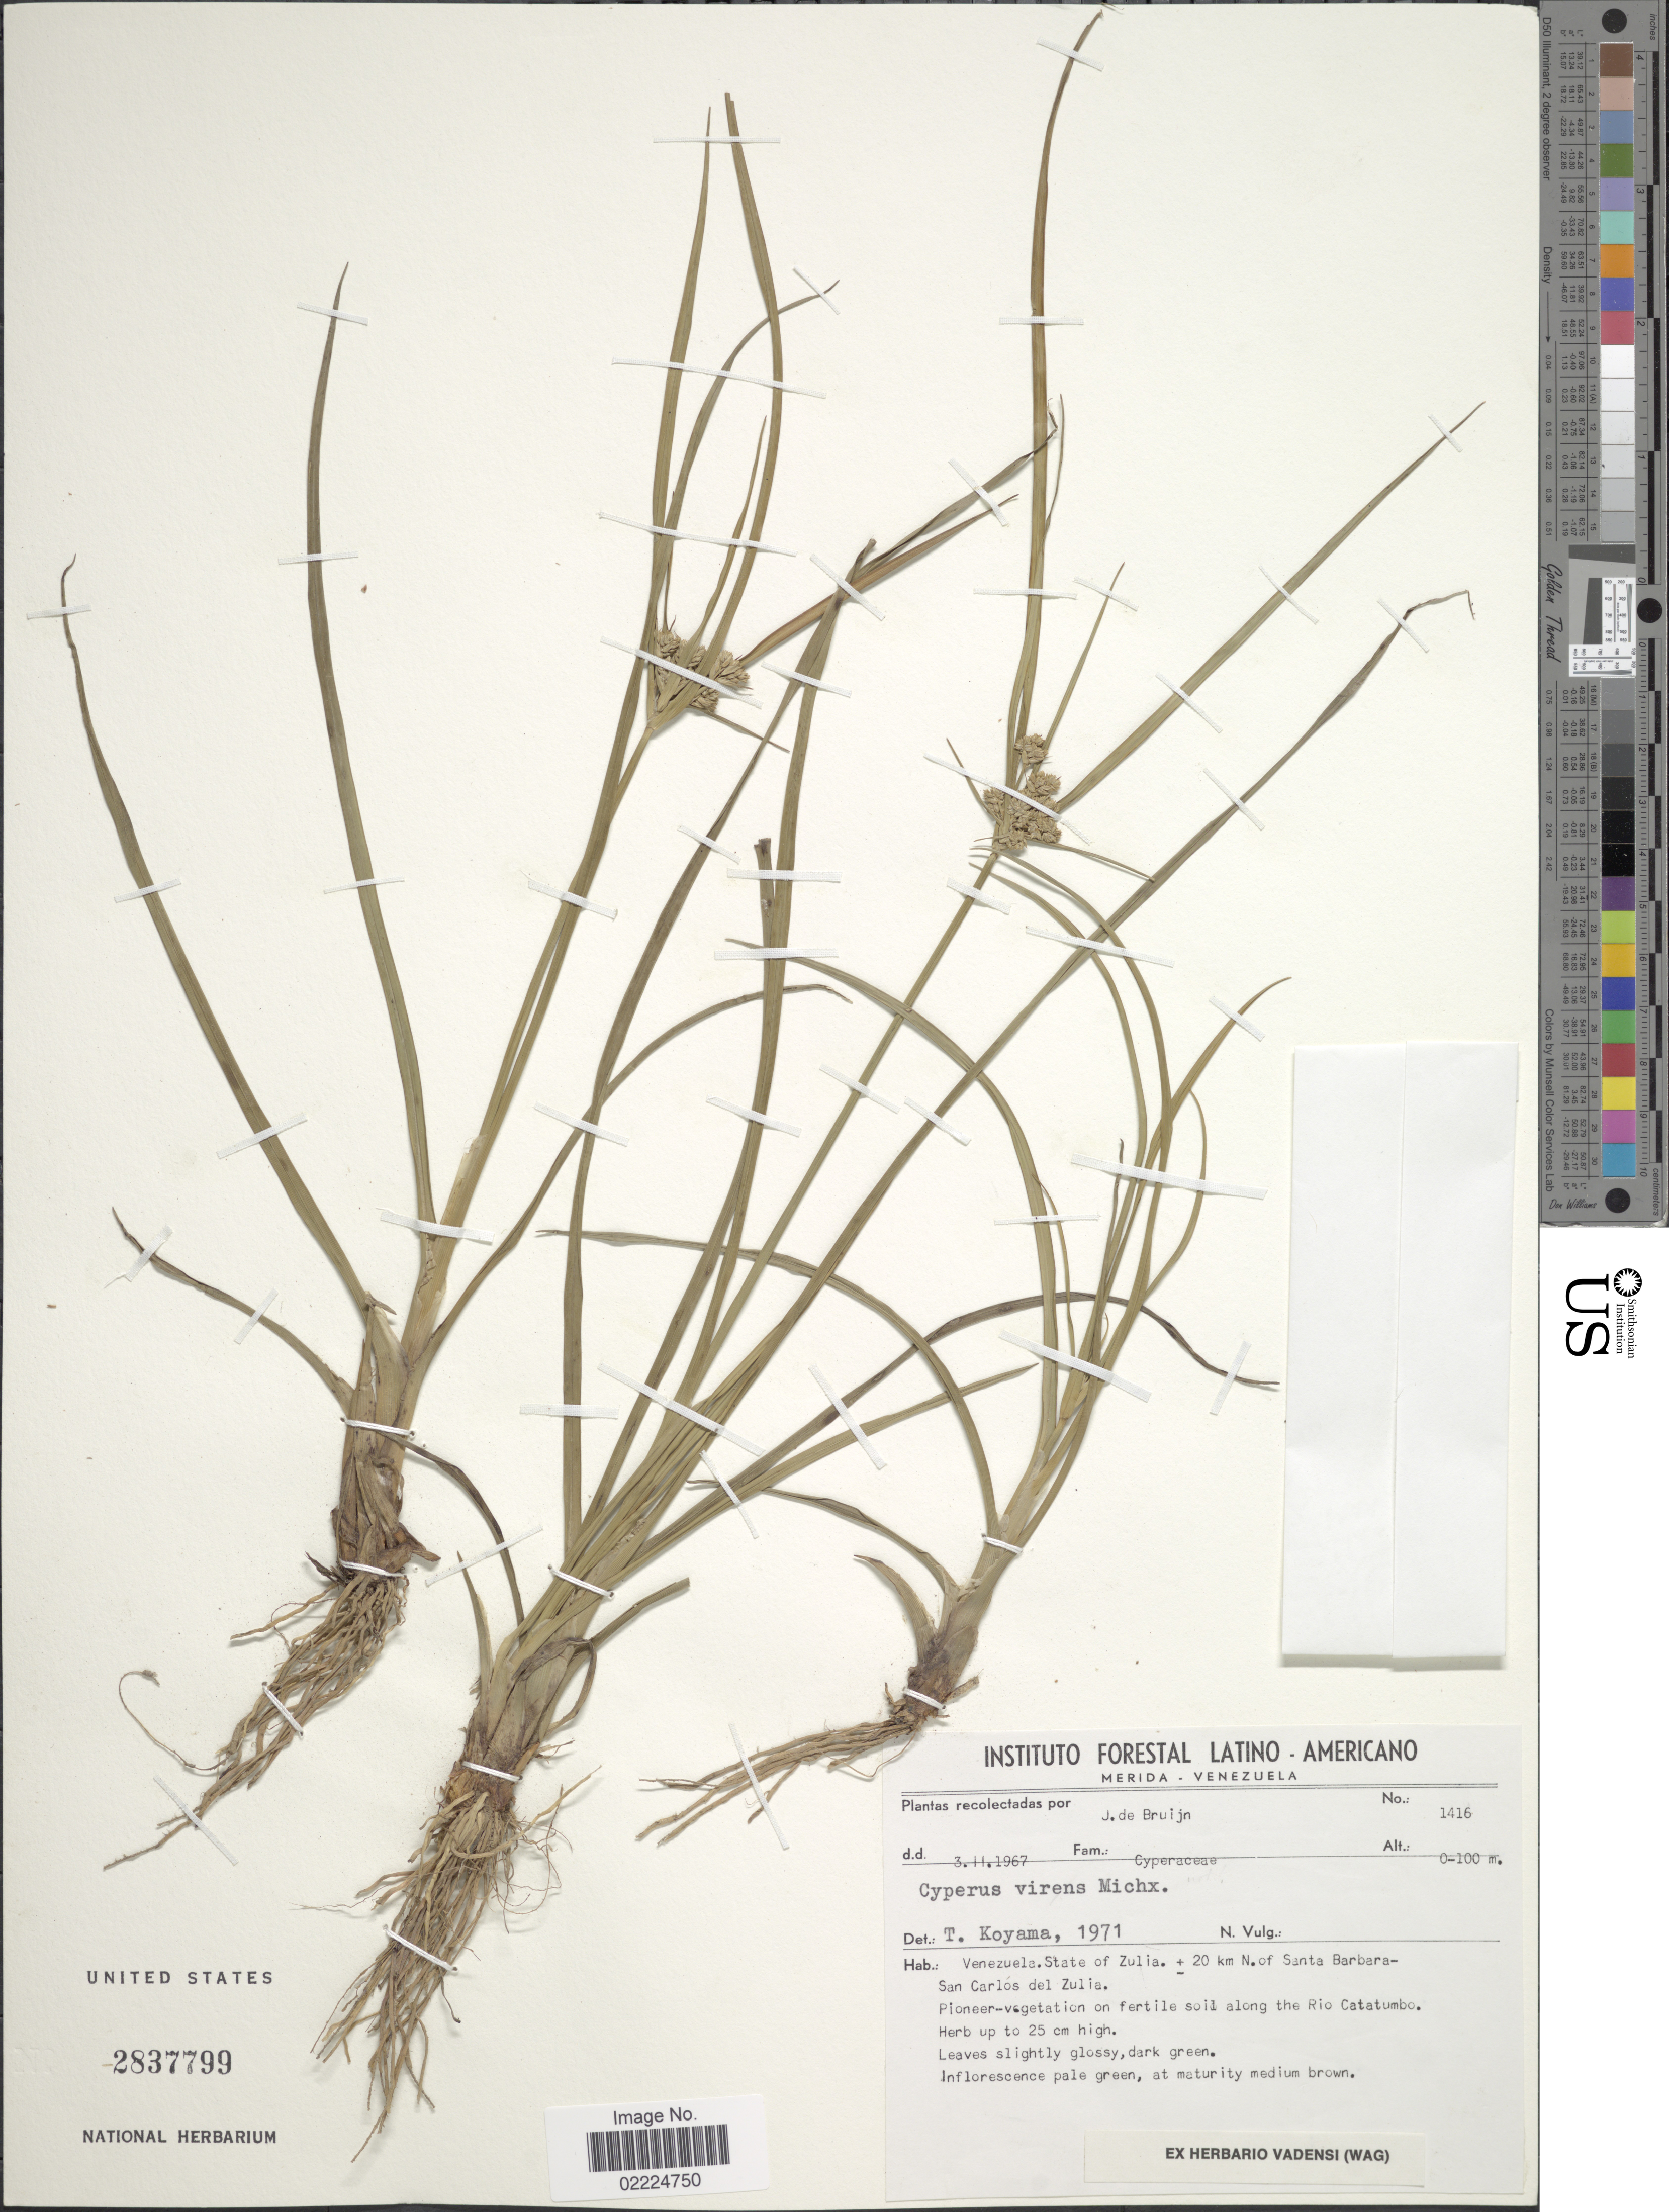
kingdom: Plantae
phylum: Tracheophyta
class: Liliopsida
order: Poales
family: Cyperaceae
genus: Cyperus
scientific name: Cyperus virens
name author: Michx.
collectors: J. Bruijn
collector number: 1416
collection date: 1967-11-03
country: Venezuela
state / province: Zulia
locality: Venezuela. State of Zulia, ± 20 km N. of Santa Barbara- San Carlos del Zulia.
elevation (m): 0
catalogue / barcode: US 2837799